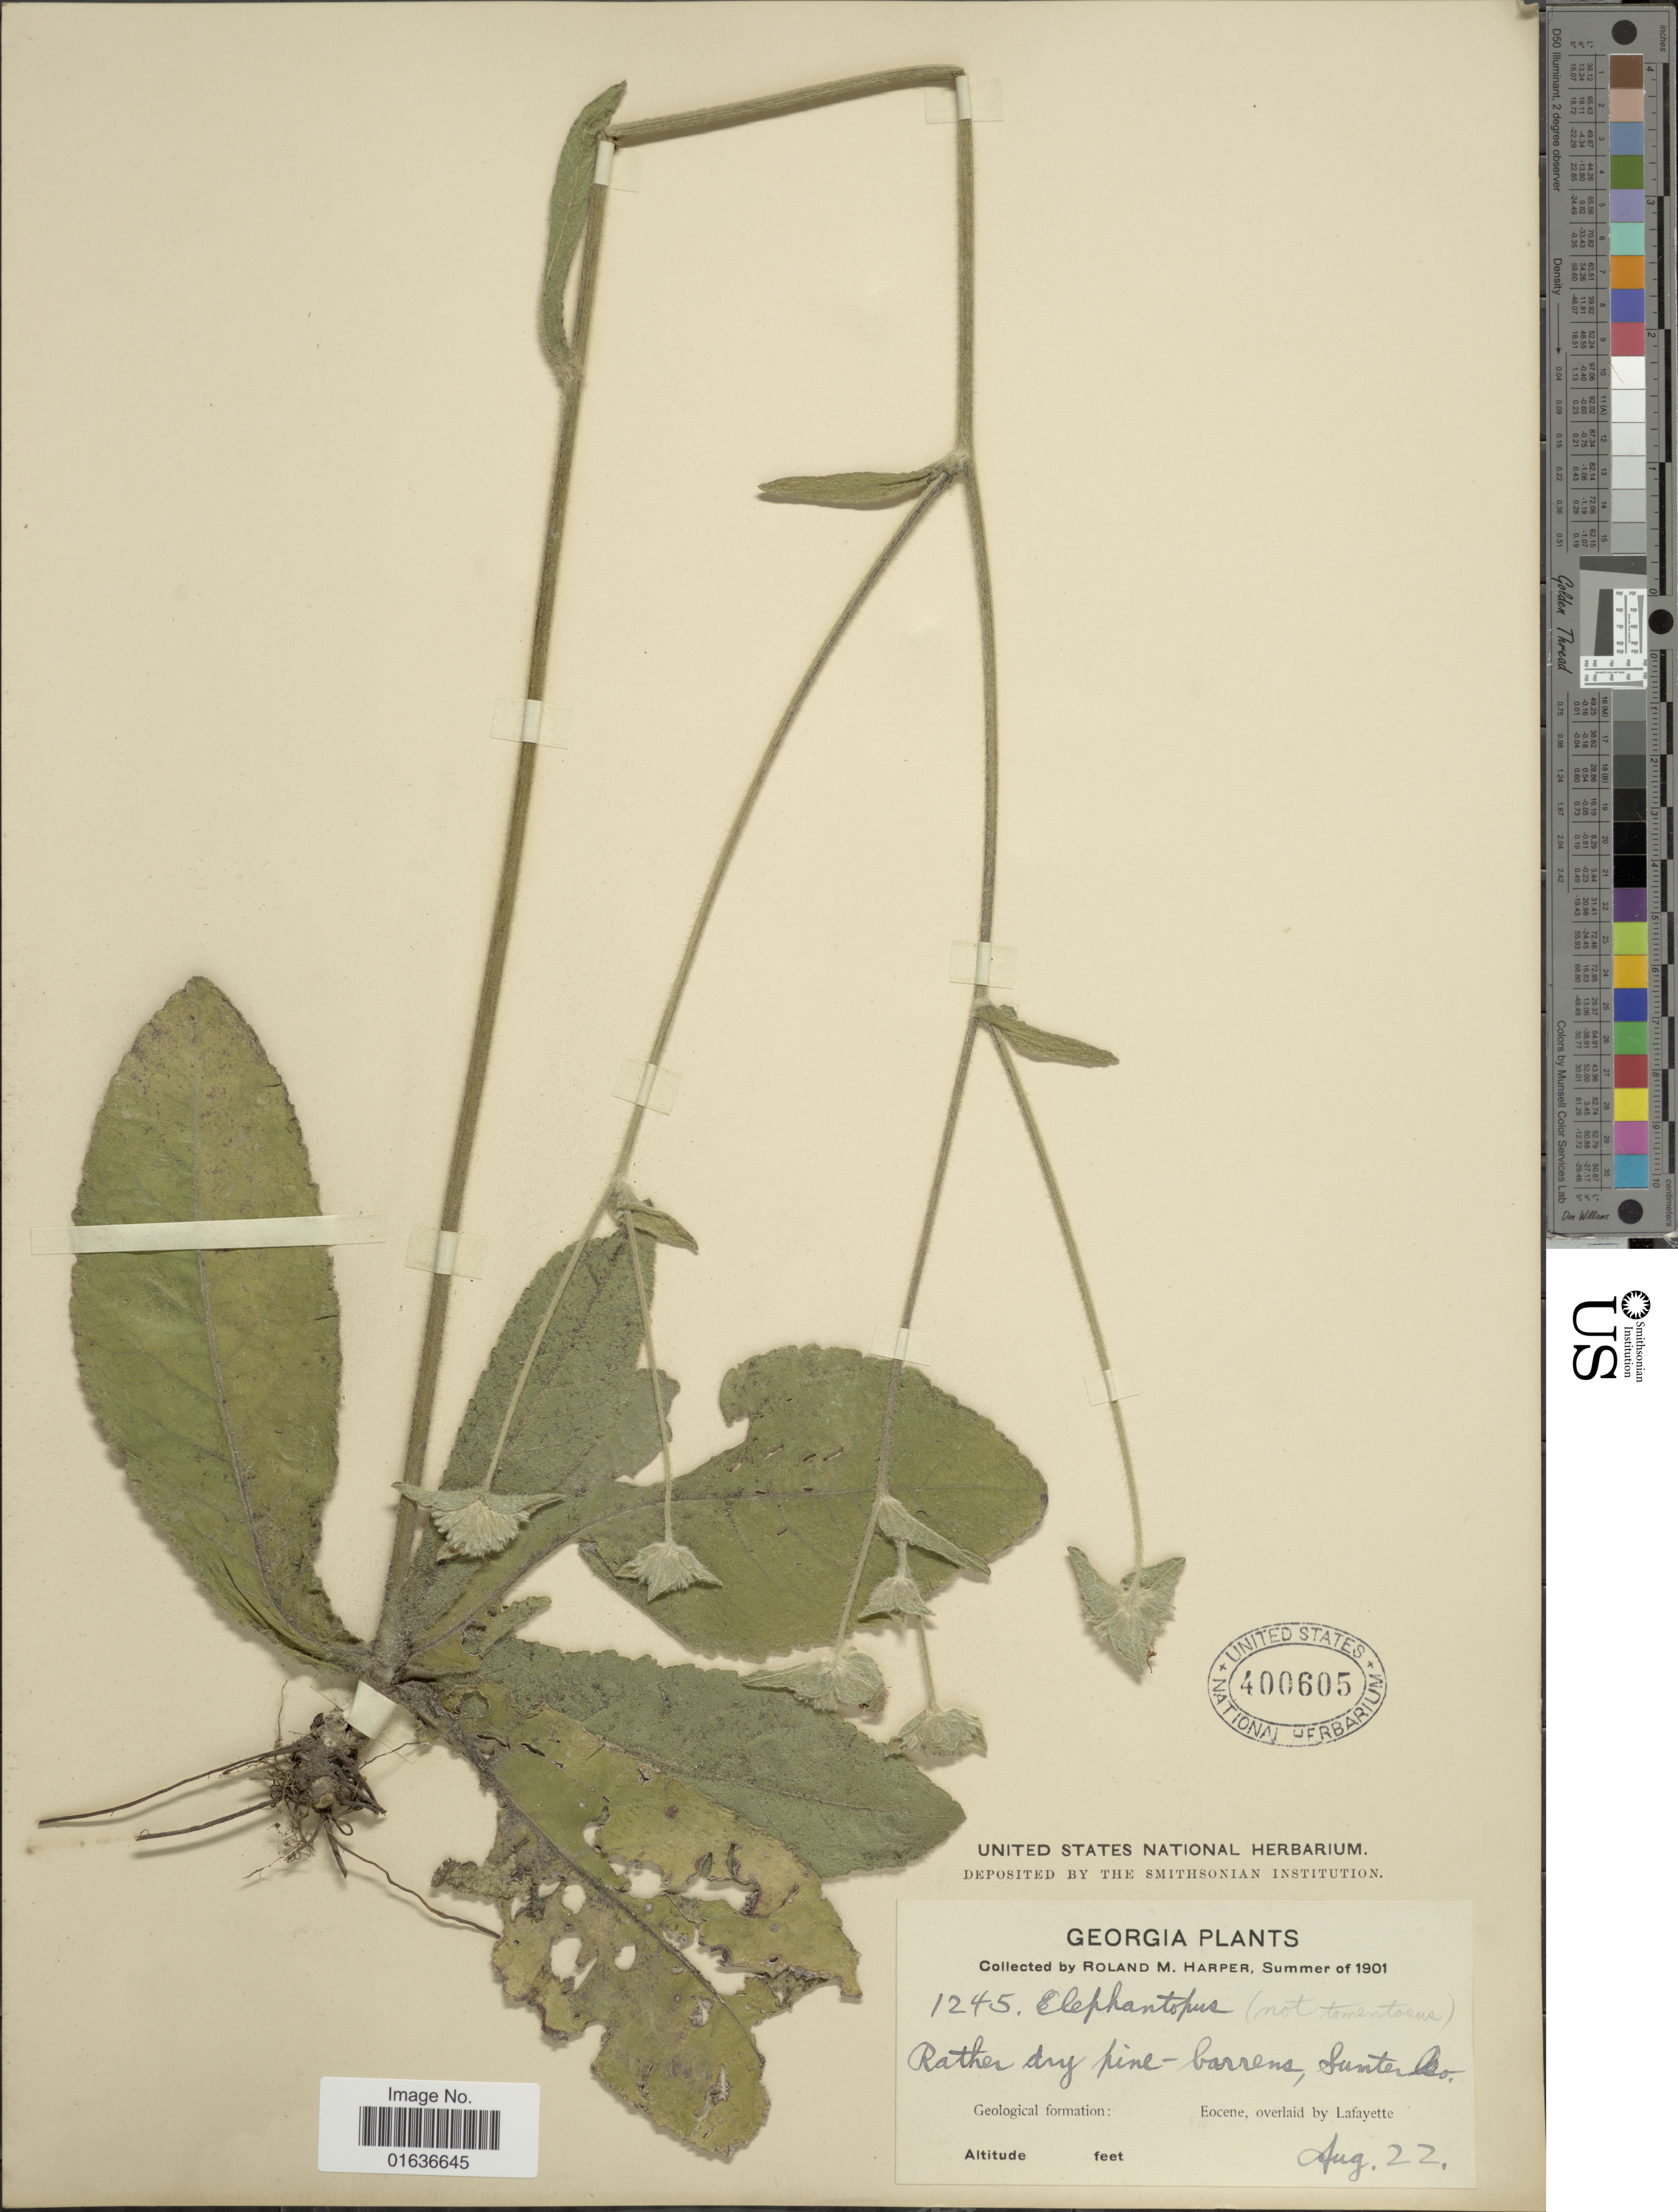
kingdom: Plantae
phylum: Tracheophyta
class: Magnoliopsida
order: Asterales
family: Asteraceae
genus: Elephantopus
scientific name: Elephantopus elatus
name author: Bertol.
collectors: R. M. Harper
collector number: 1245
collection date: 1901-08-22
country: United States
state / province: Georgia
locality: Rather dry pine-barrens, Sumter Co. Geological formation: Eocene, overlaid by Lafayette.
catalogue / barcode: US 400605